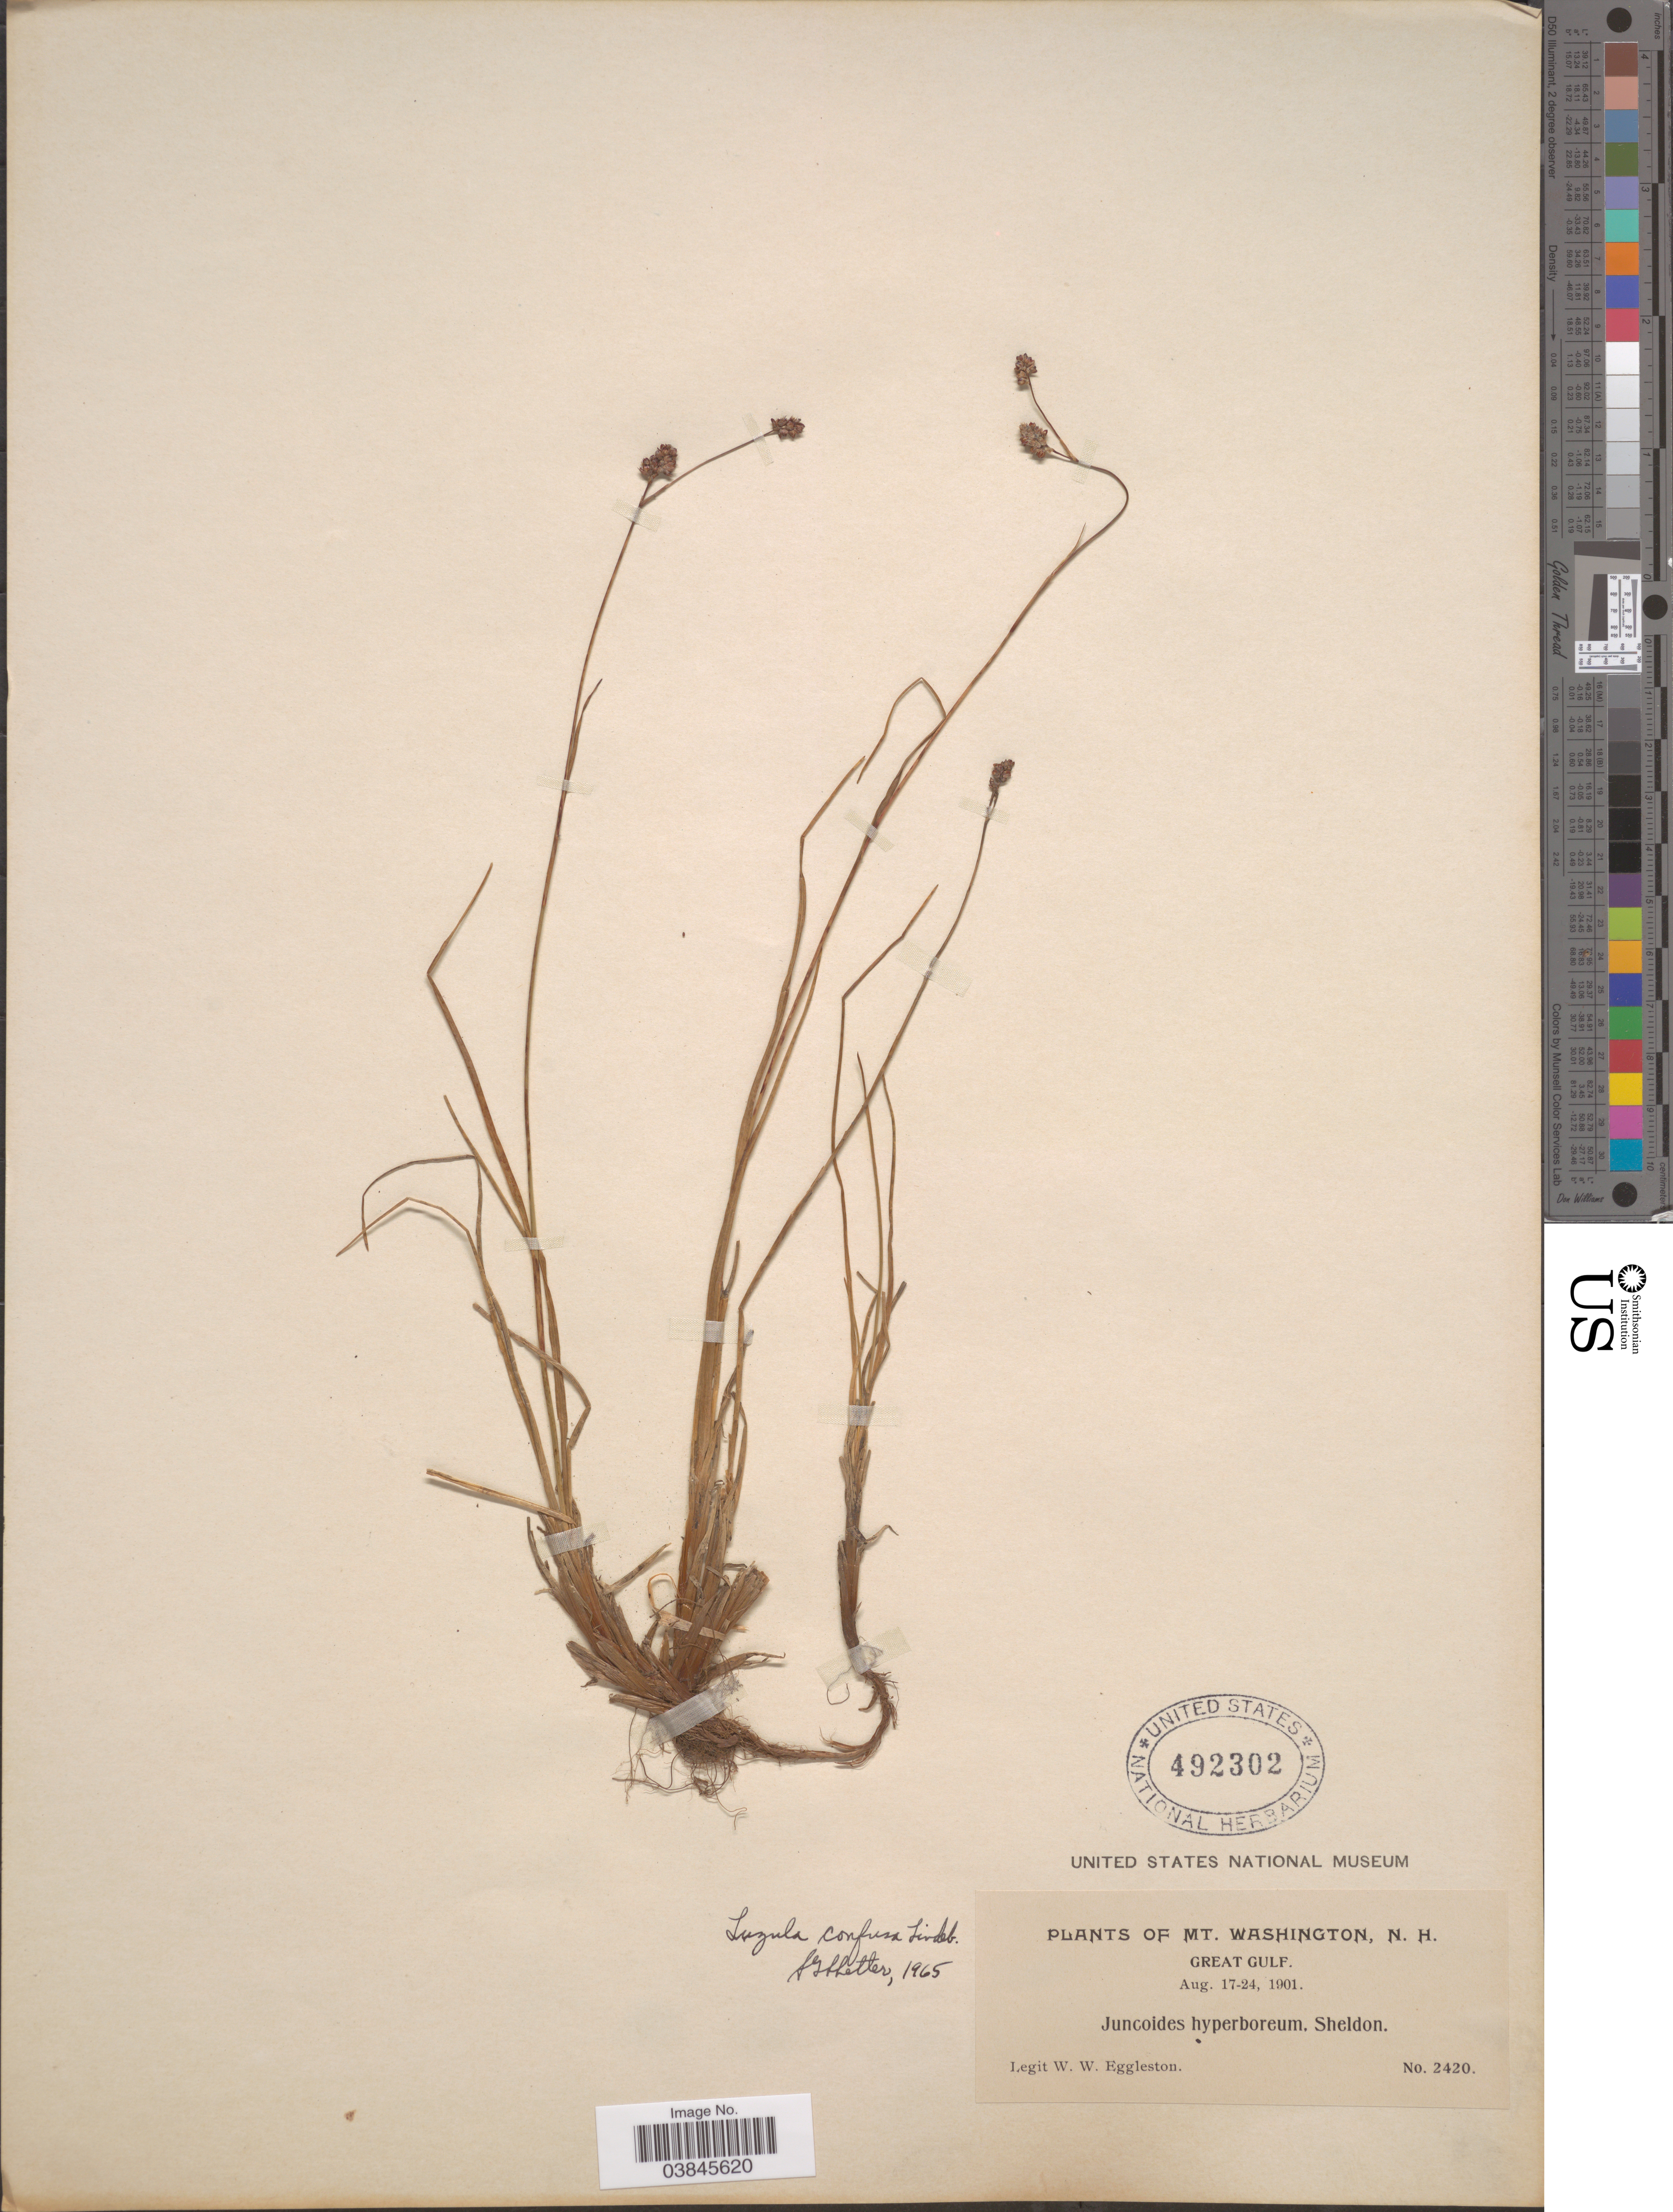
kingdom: Plantae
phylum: Tracheophyta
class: Liliopsida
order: Poales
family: Juncaceae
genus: Luzula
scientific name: Luzula confusa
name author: Lindeb.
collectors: W. W. Eggleston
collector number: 2420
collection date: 1901-08-17/1901-08-24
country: United States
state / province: New Hampshire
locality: Mt. Washington, Great Gulf.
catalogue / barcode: US 492302